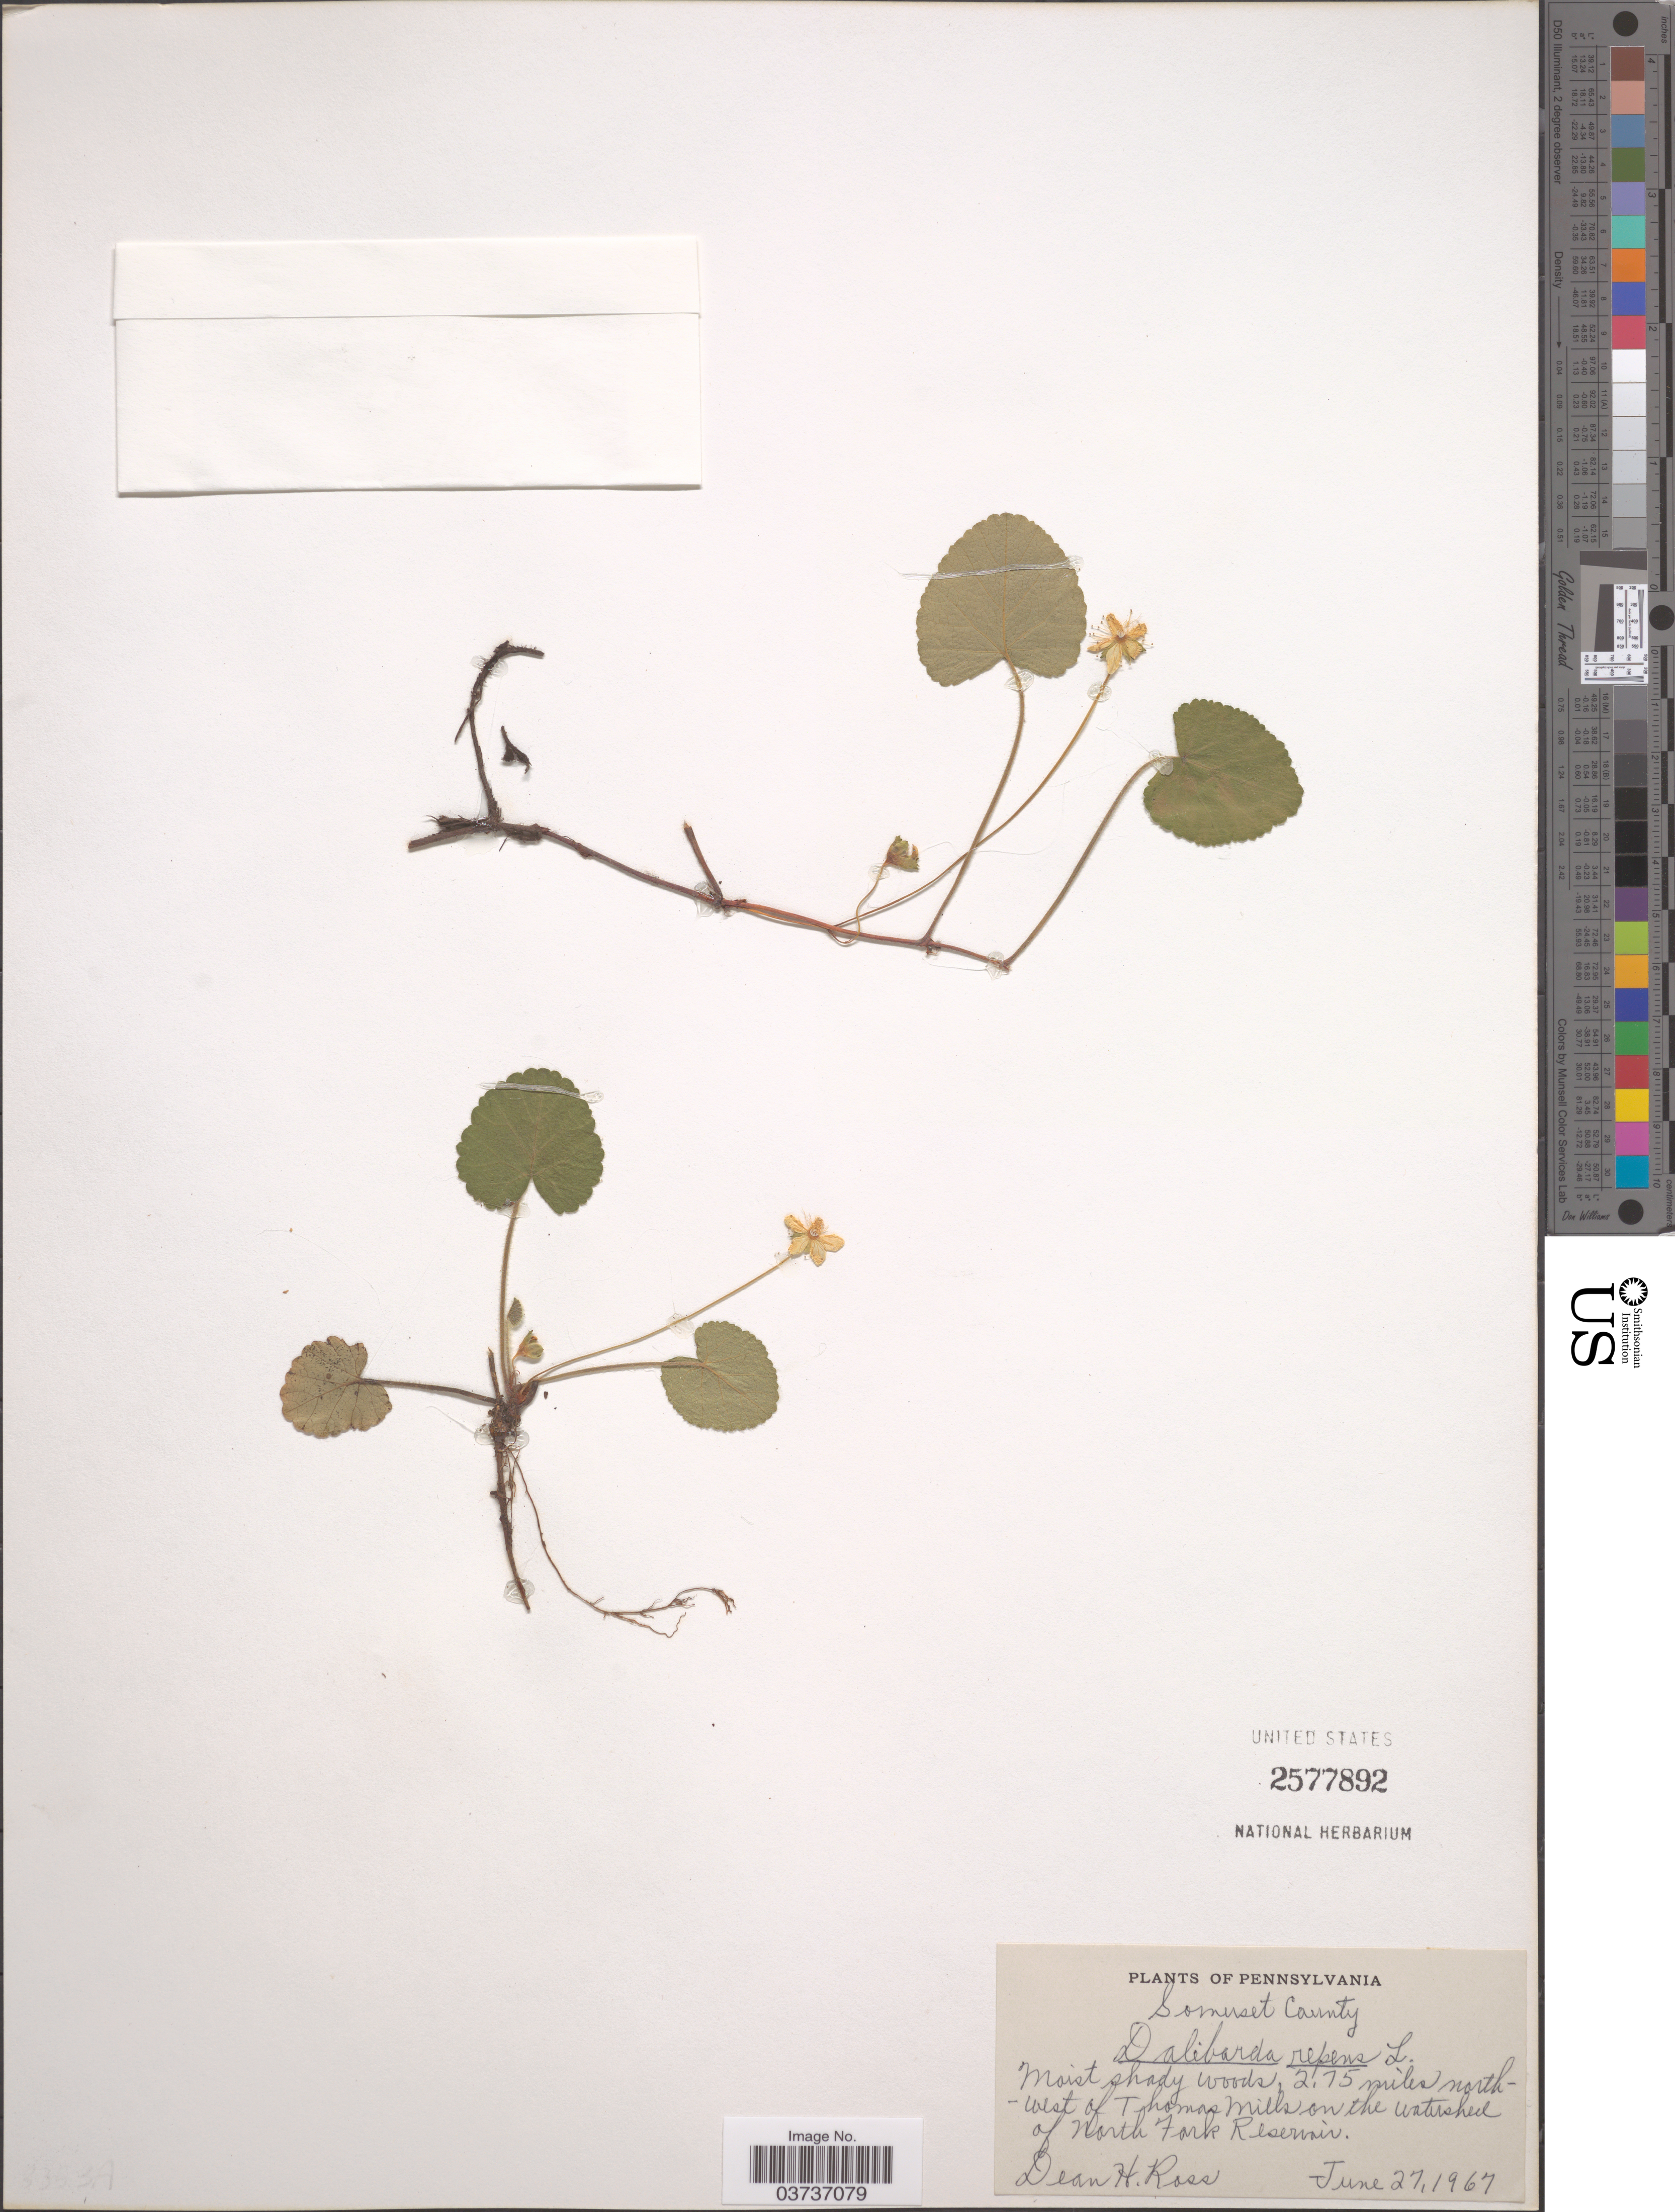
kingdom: Plantae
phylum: Tracheophyta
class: Magnoliopsida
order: Rosales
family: Rosaceae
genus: Dalibarda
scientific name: Dalibarda repens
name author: L.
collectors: D. Ross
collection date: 1967-06-27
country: United States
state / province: Pennsylvania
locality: Somerset County. 2,75 miles north-west of Thomas Mills on the watershed of North Fork Reservoir.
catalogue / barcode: US 2577892